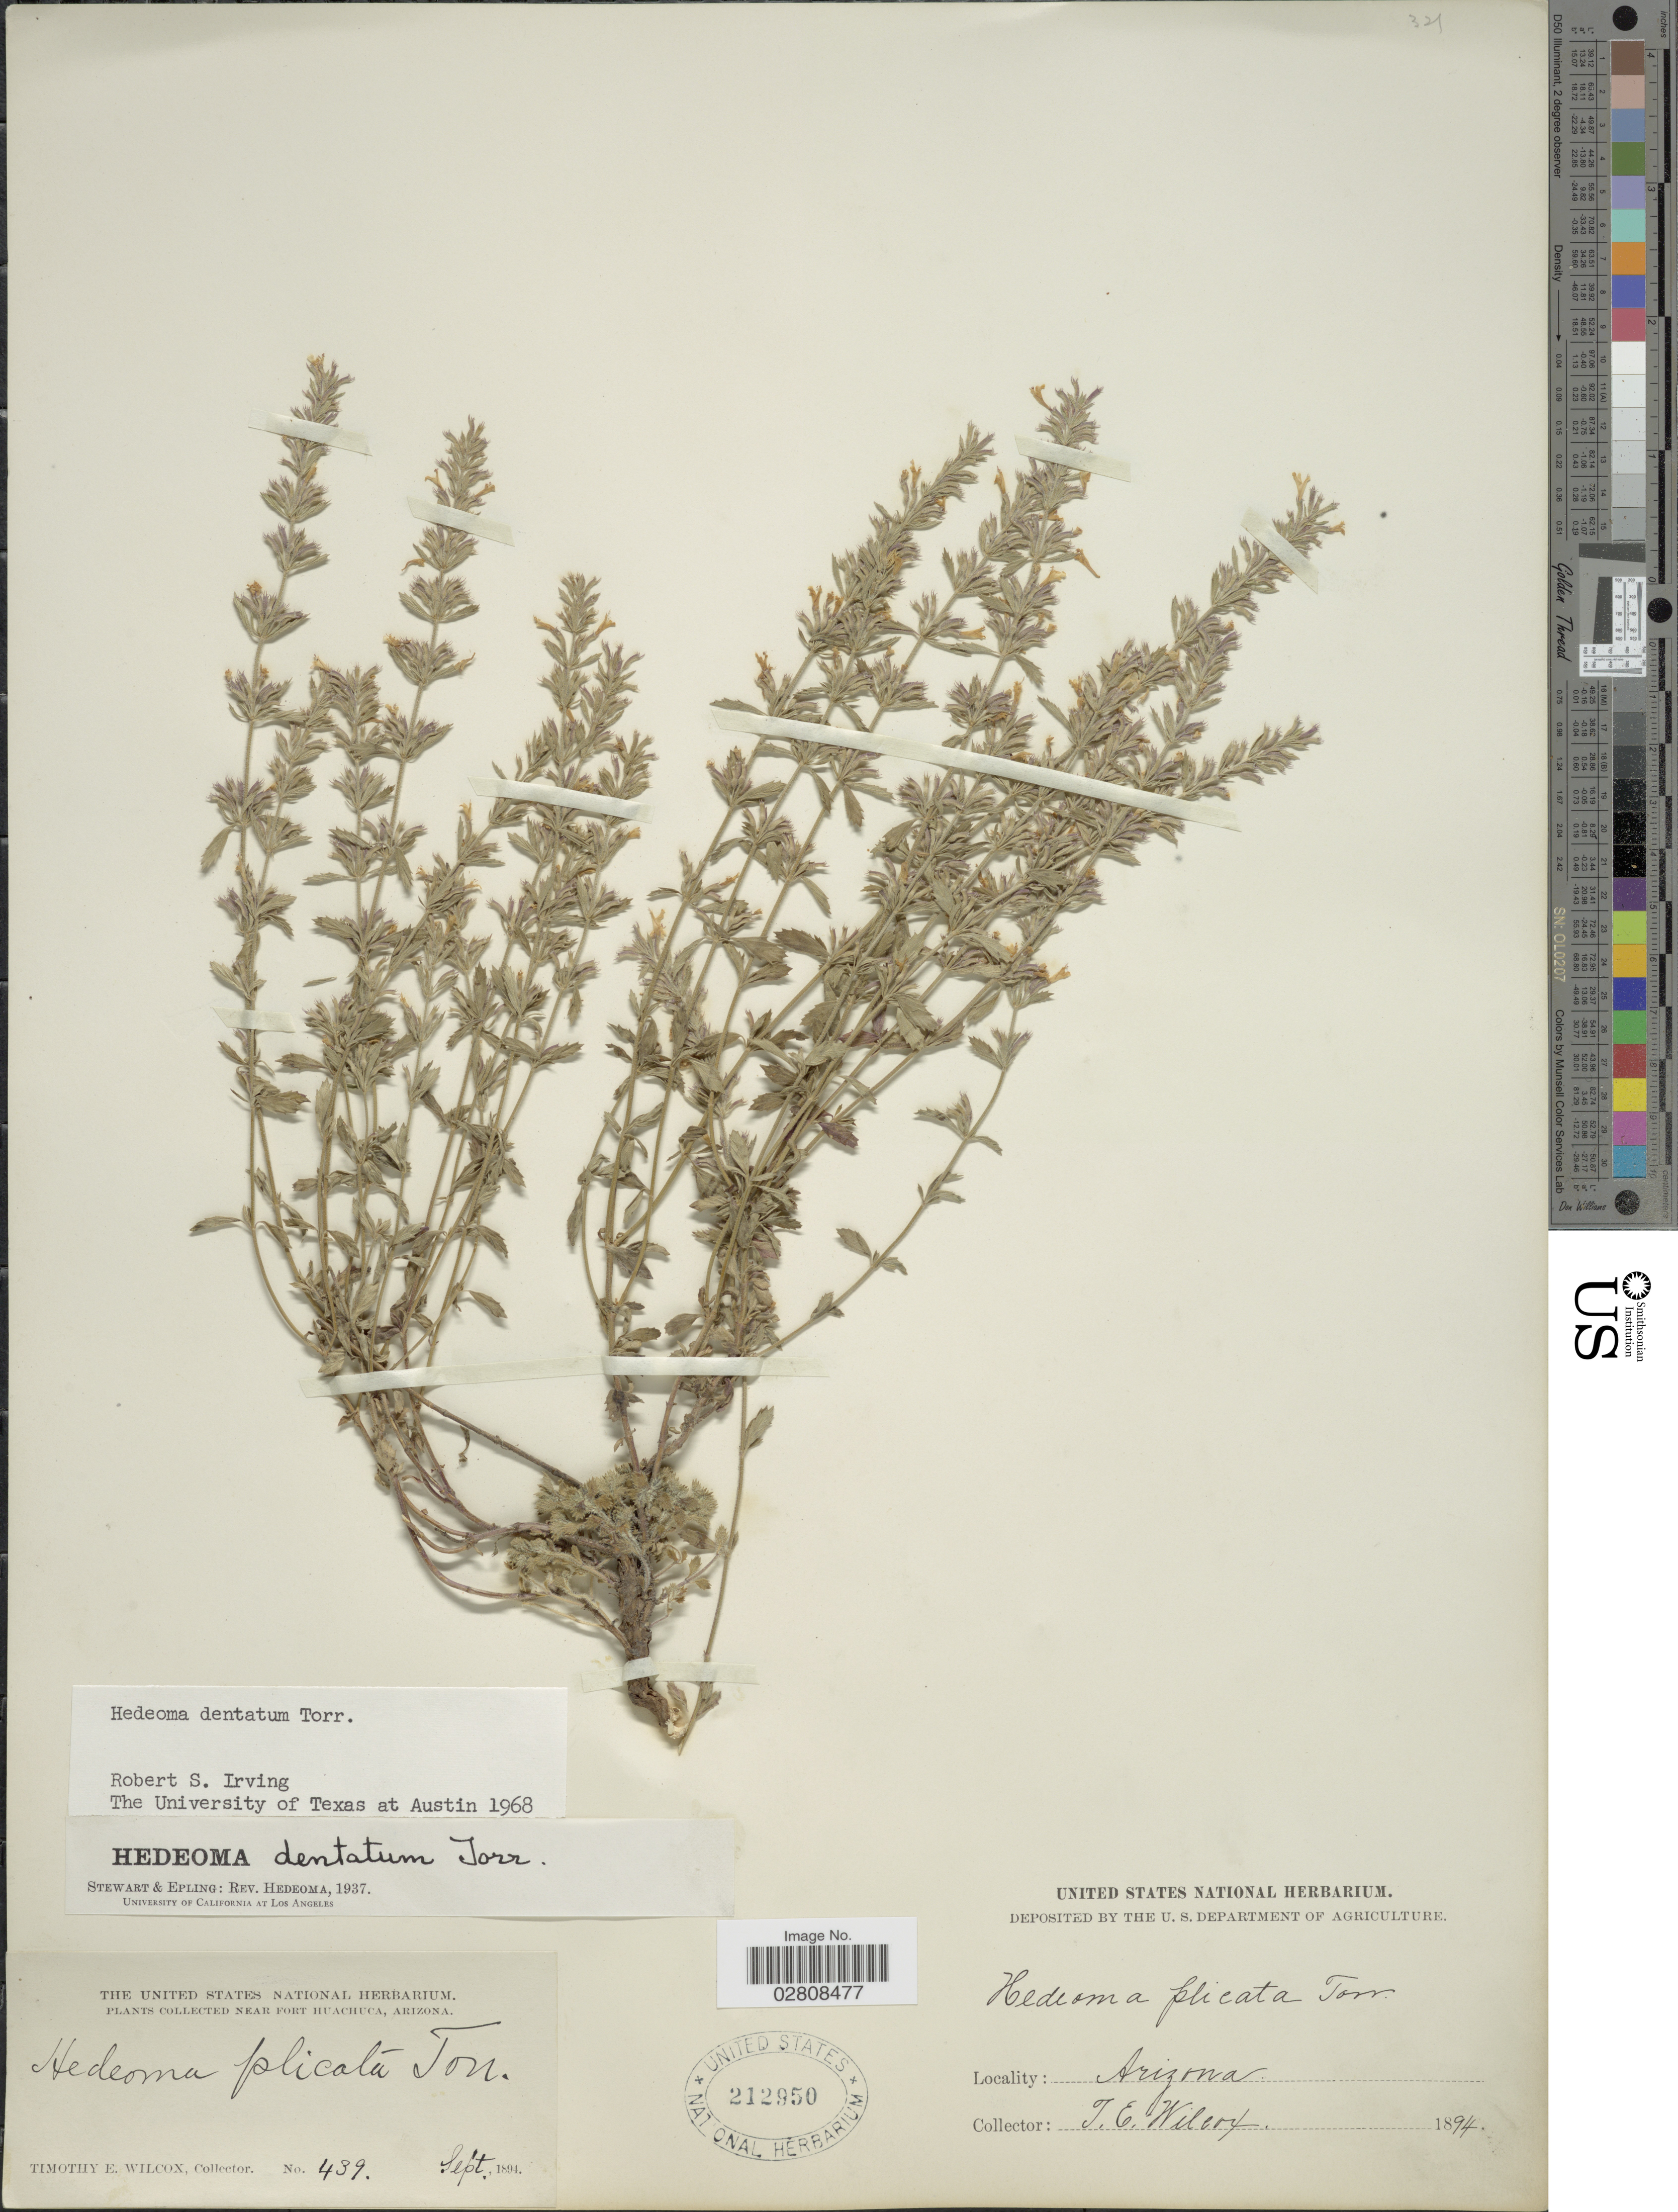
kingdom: Plantae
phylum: Tracheophyta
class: Magnoliopsida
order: Lamiales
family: Lamiaceae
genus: Hedeoma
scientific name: Hedeoma dentata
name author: Torr.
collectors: T. E. Wilcox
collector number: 439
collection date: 1894-09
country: United States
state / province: Arizona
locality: Near Fort Huachuca.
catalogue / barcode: US 212950